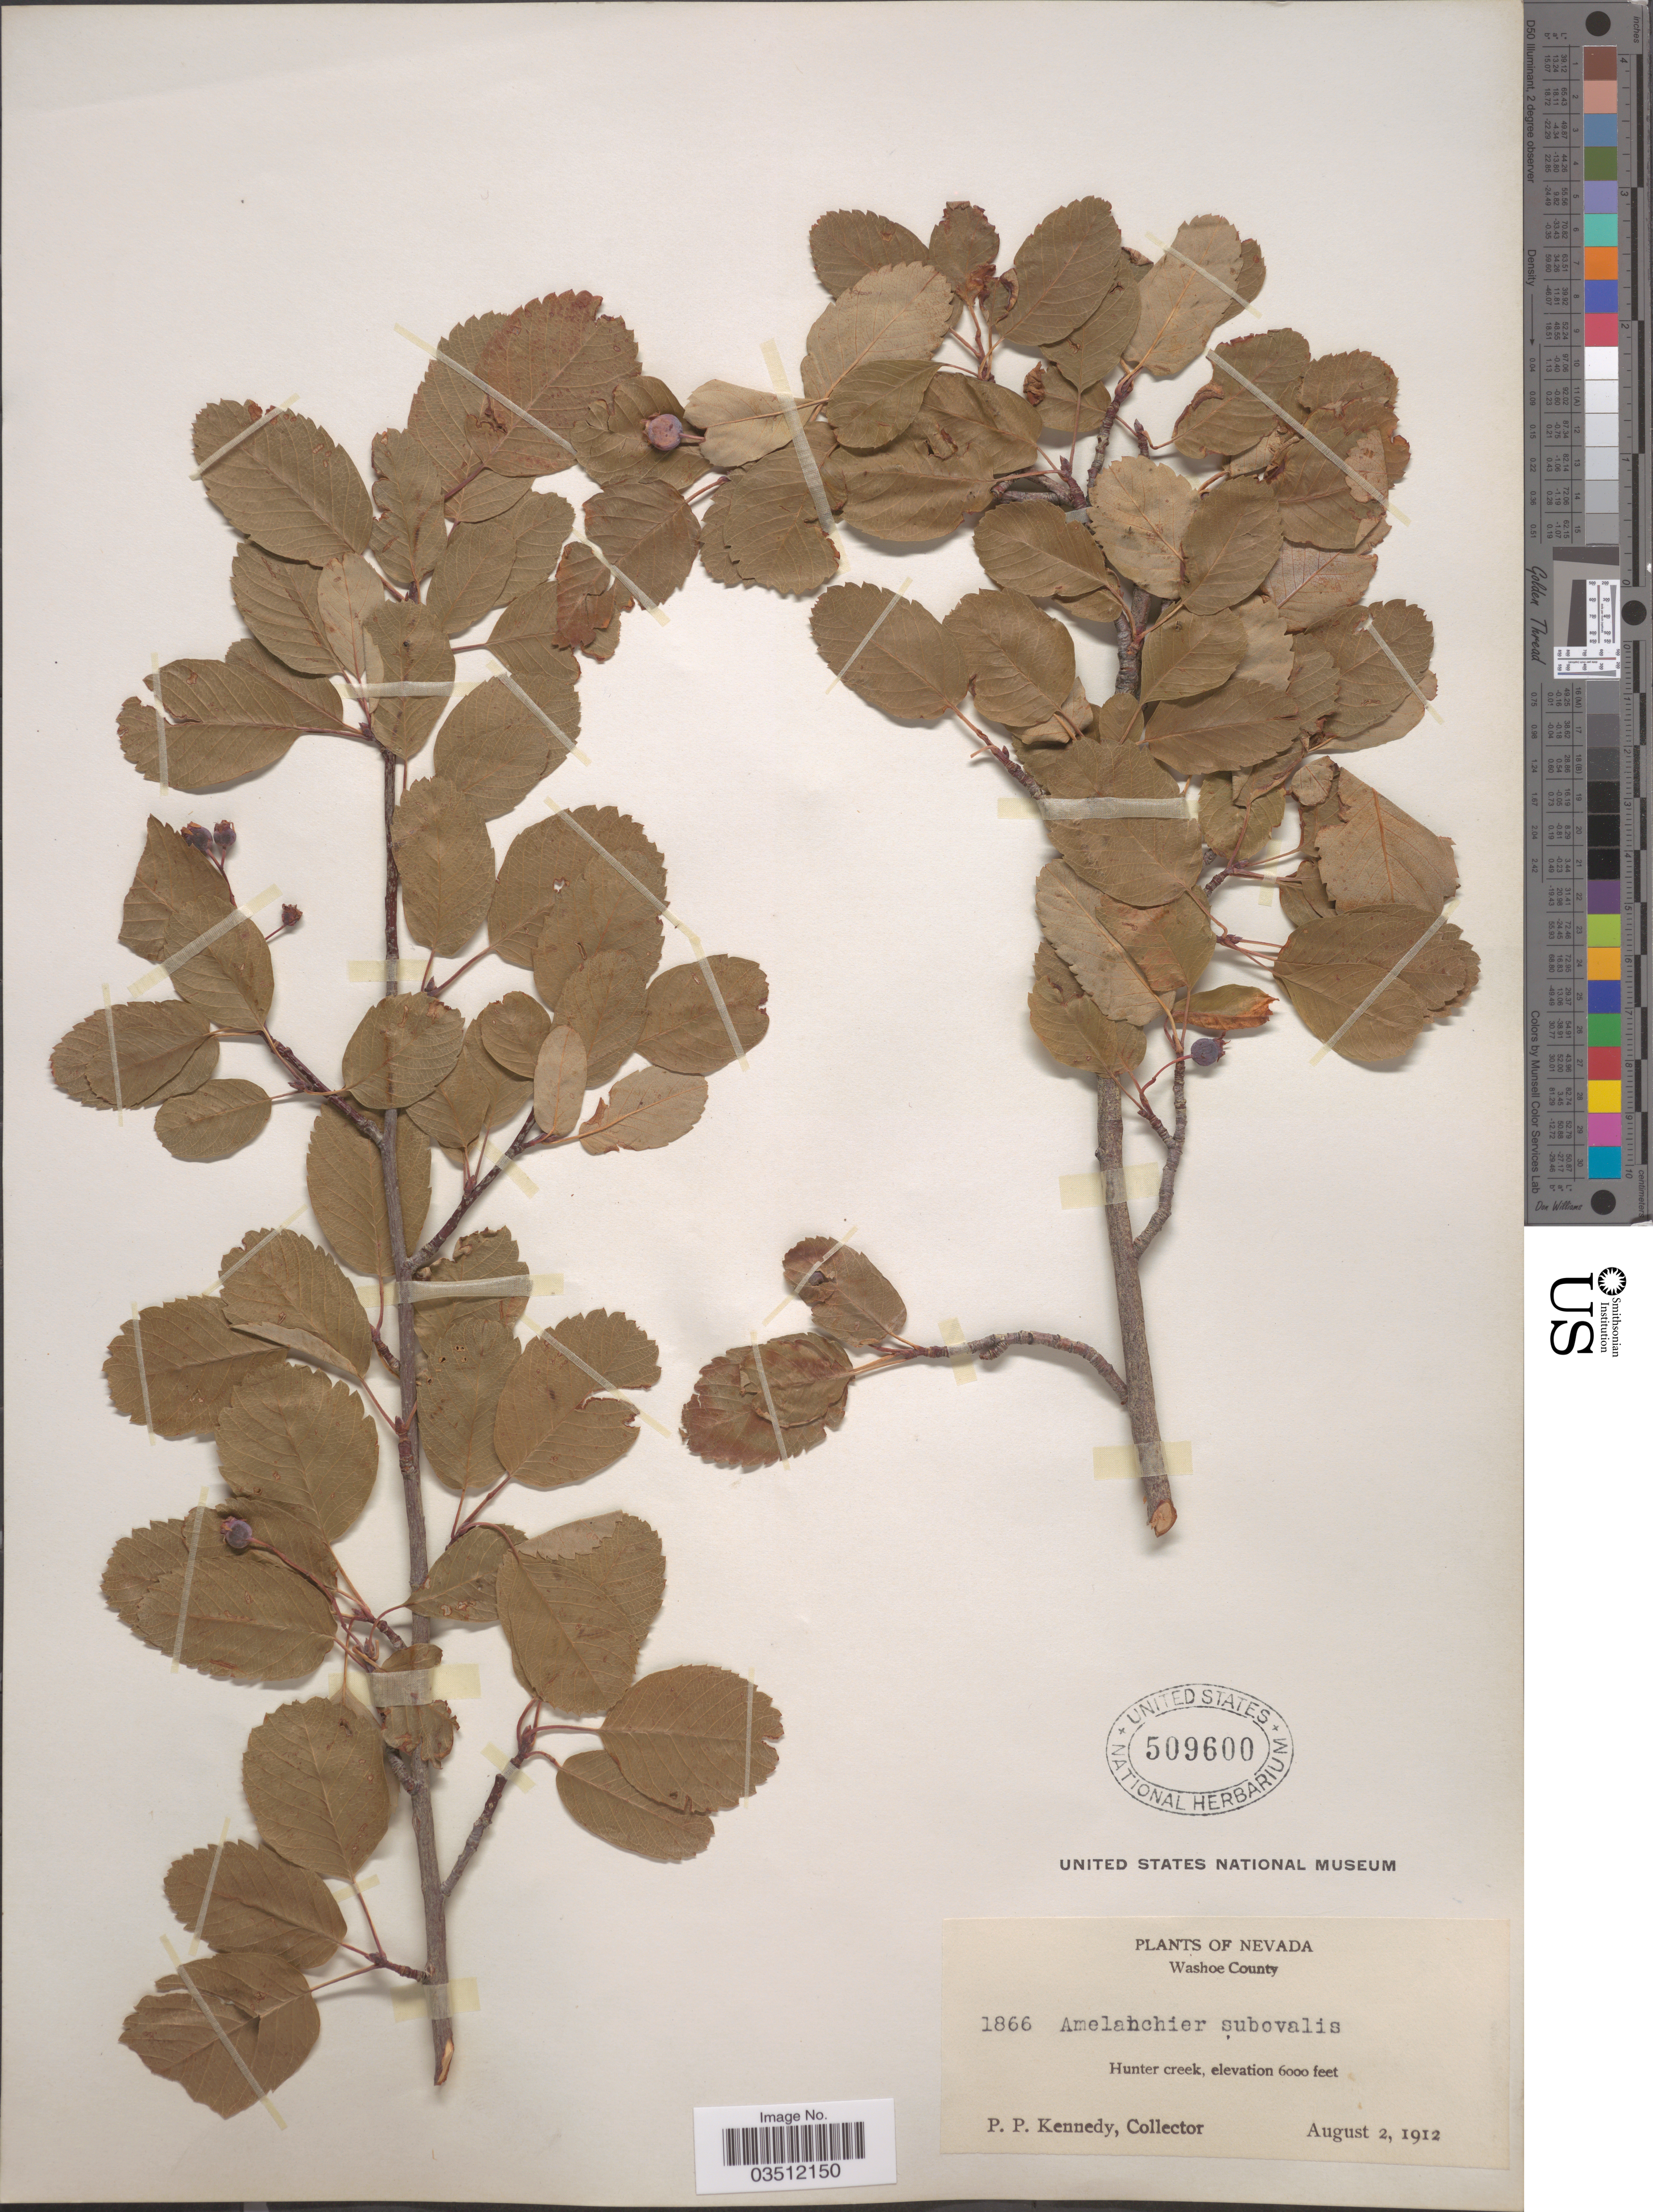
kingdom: Plantae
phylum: Tracheophyta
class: Magnoliopsida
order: Rosales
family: Rosaceae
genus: Amelanchier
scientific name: Amelanchier florida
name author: Lindl.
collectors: P. Kennedy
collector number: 1866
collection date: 1912-08-02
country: United States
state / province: Nevada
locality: Washoe County. Hunter creek.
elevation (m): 1829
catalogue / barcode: US 509600